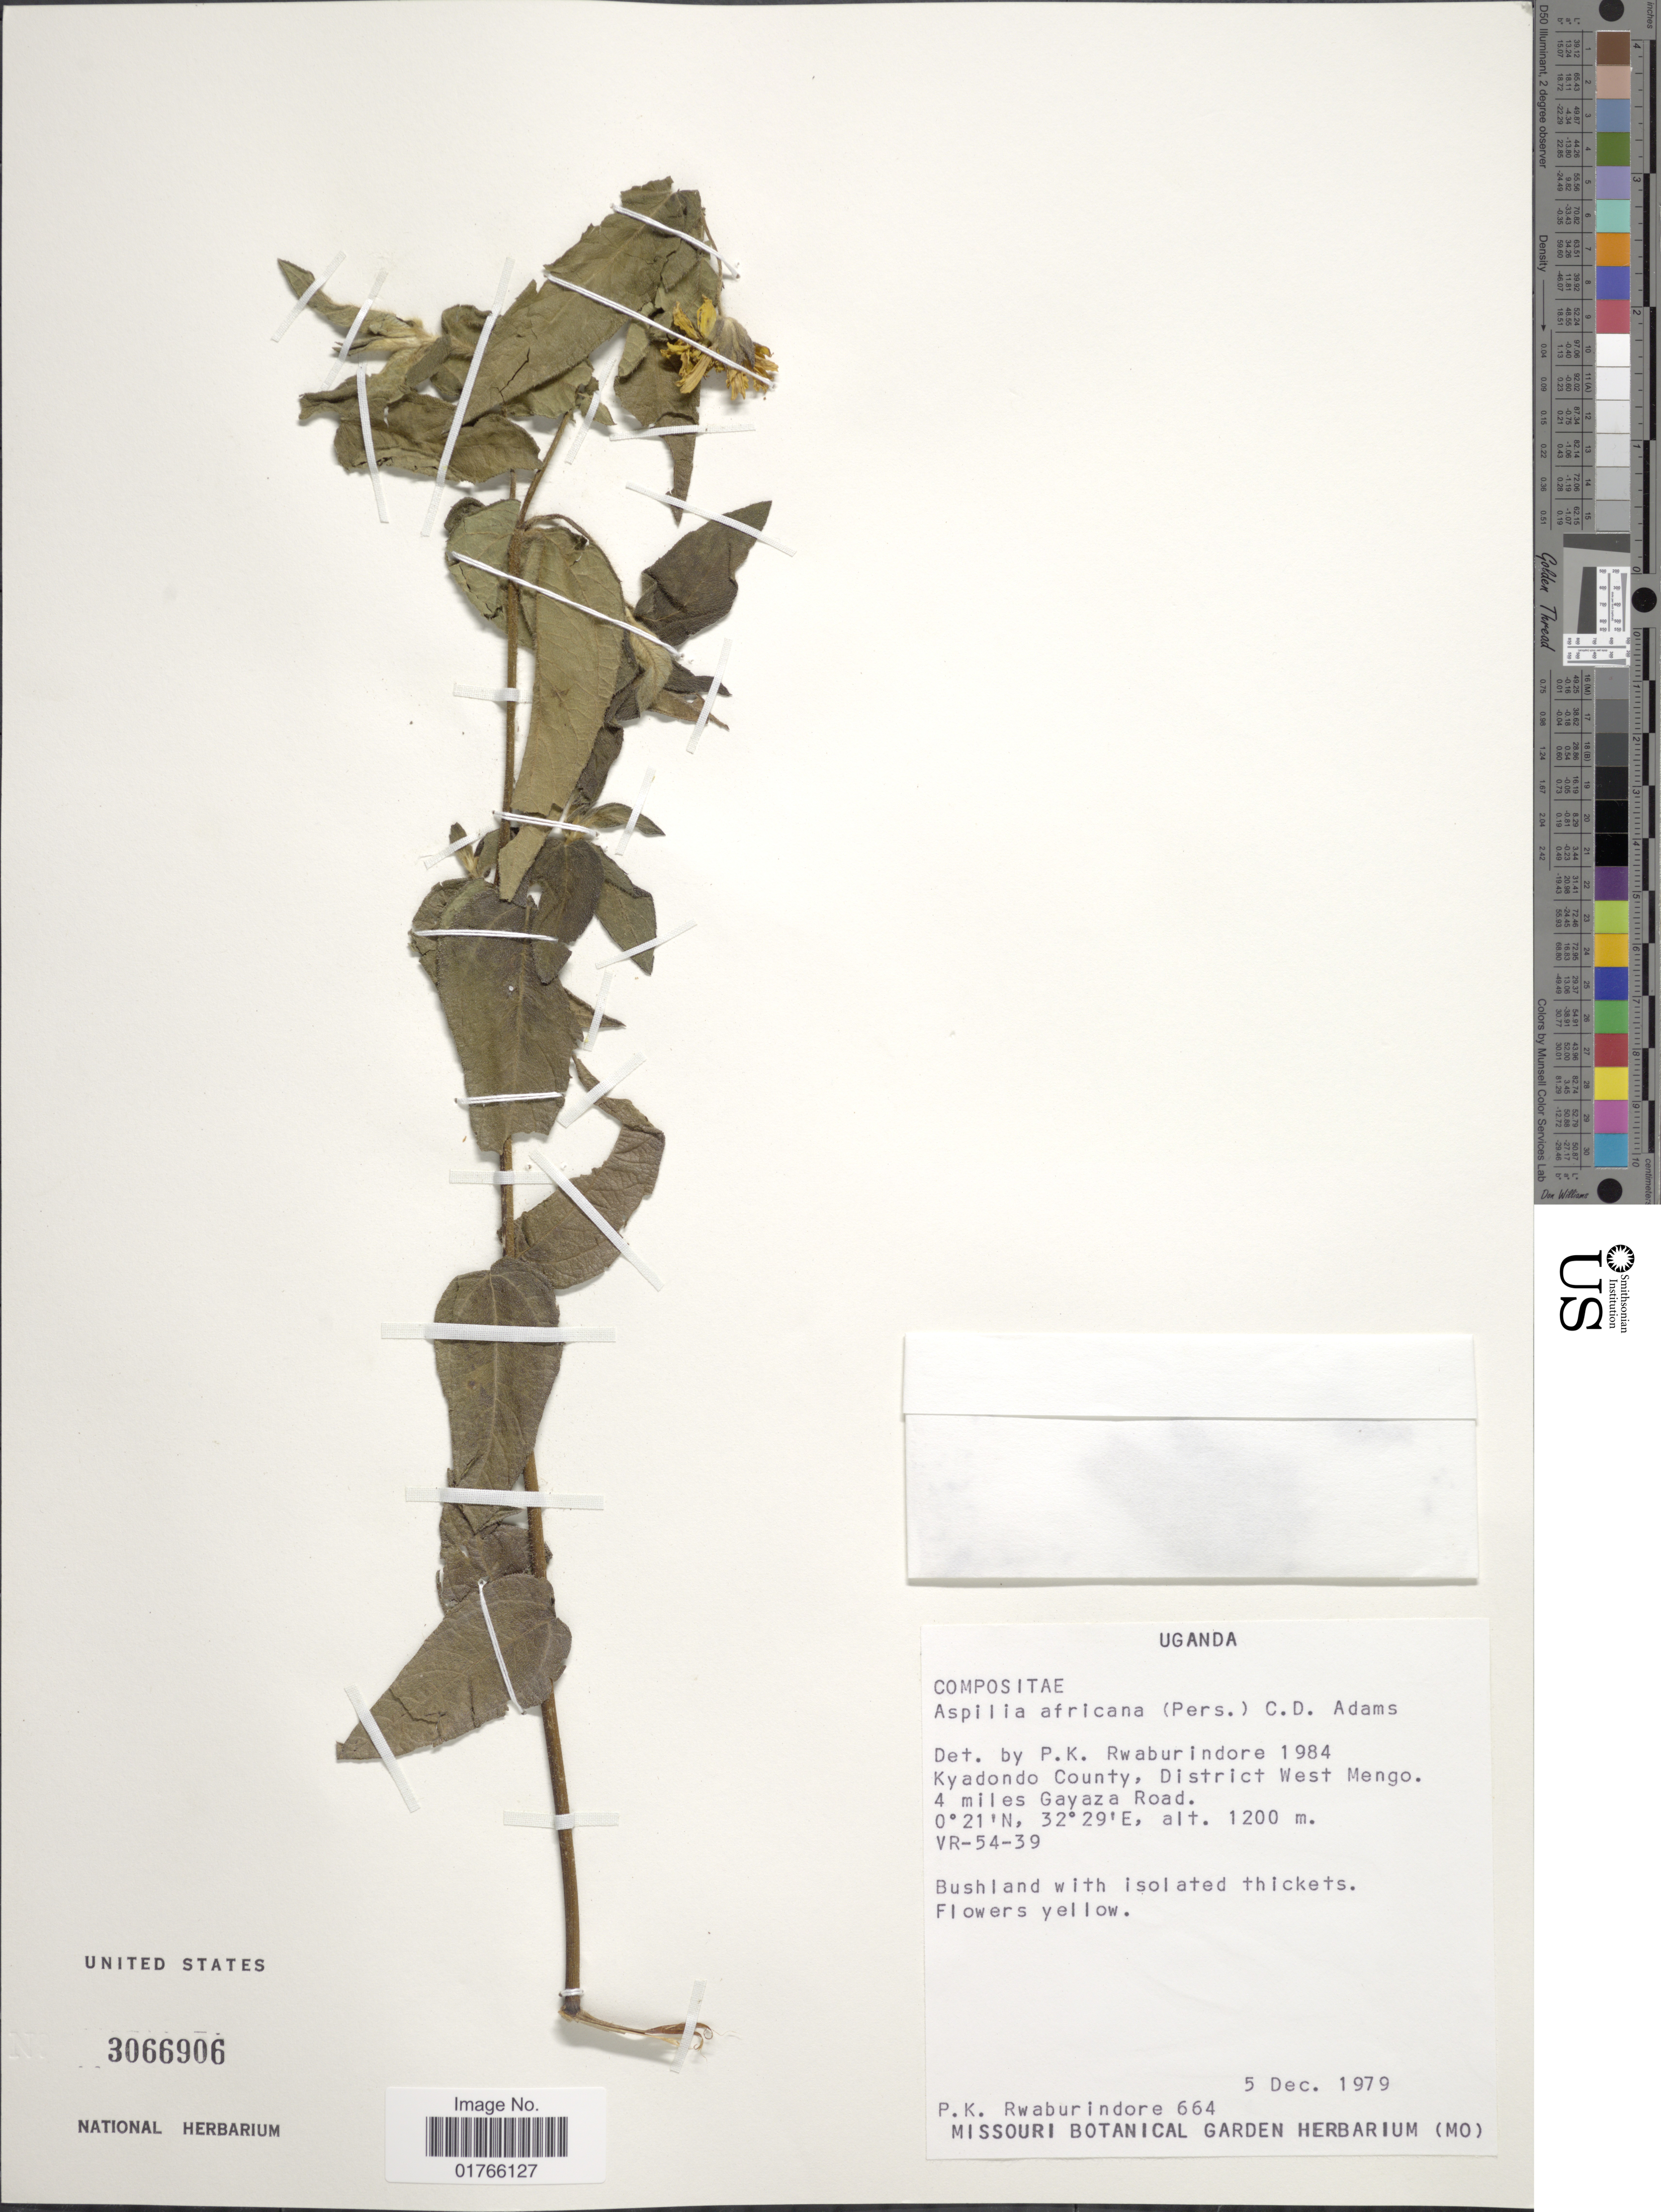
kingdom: Plantae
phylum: Tracheophyta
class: Magnoliopsida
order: Asterales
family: Asteraceae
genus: Aspilia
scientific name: Aspilia africana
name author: (Pers.) C.D. Adams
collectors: P. Rwaburindore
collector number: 664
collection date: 1979-12-05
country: Uganda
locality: Kyadondo County, District West Mengo, 4 miles Gayaza Road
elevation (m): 1200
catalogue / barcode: US 3066906